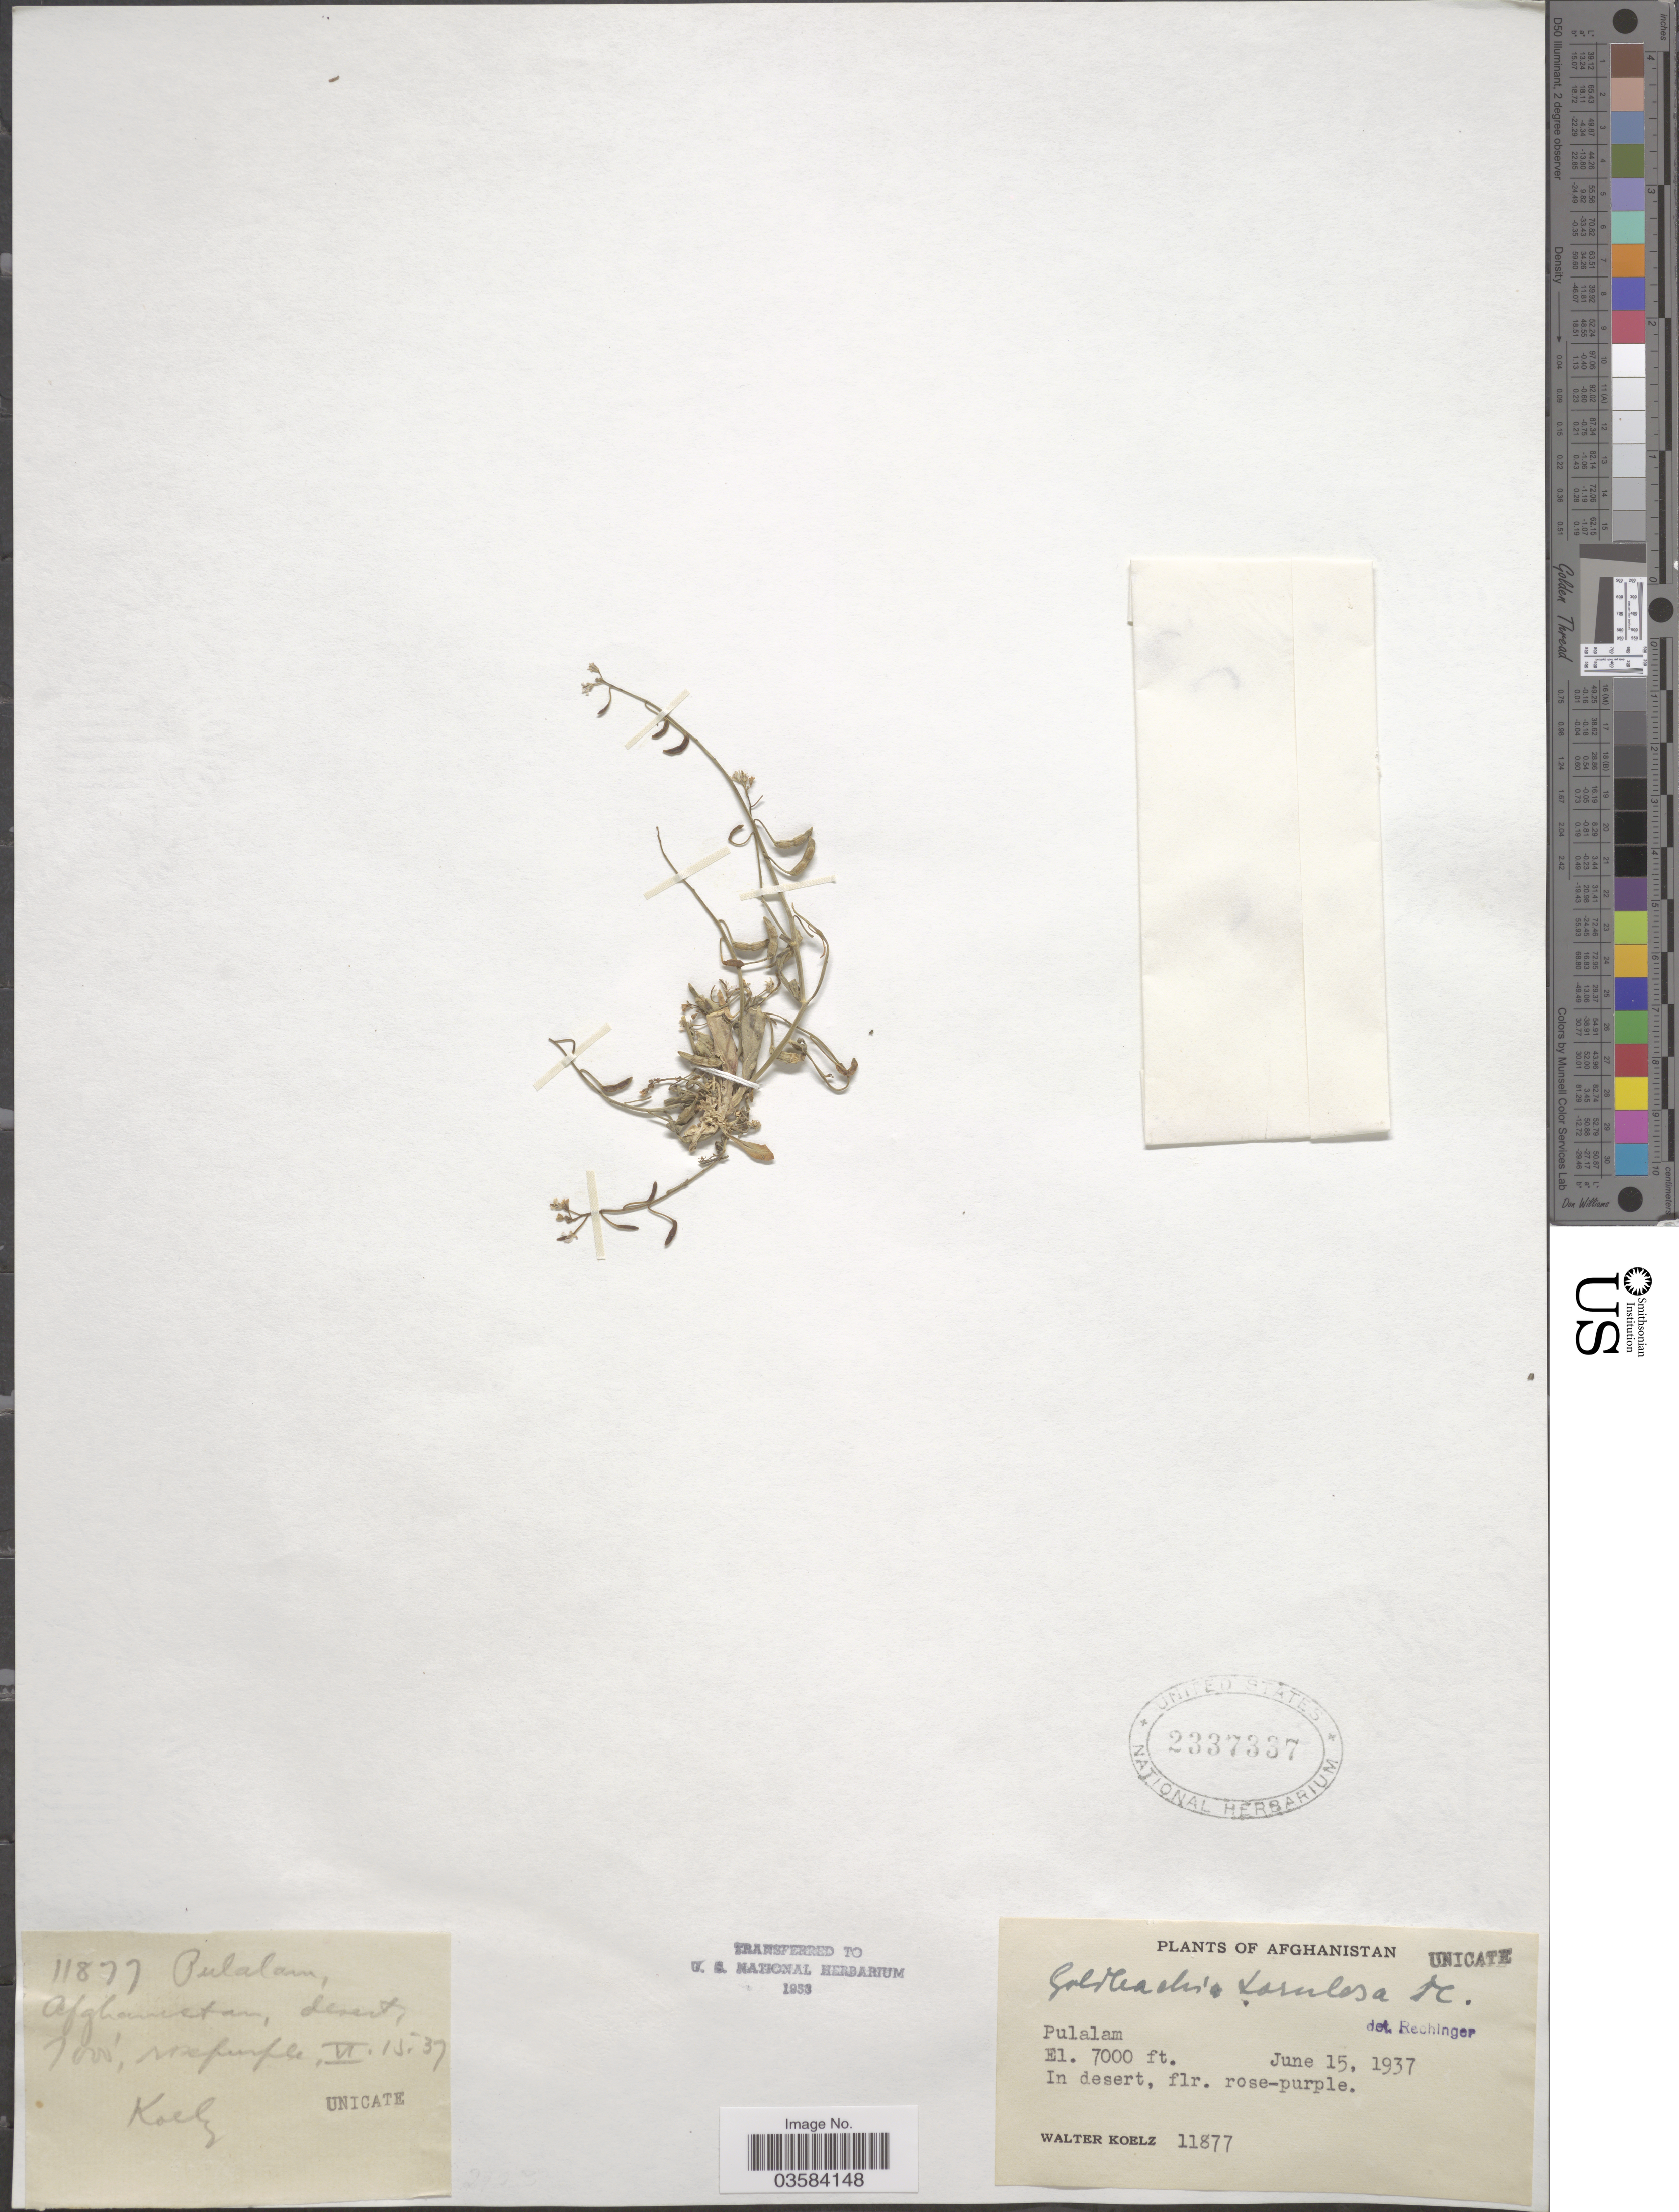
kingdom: Plantae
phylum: Tracheophyta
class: Magnoliopsida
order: Brassicales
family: Brassicaceae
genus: Goldbachia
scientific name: Goldbachia laevigata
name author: (M. Bieb.) DC.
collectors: W. N. Koelz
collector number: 11877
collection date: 1937-06-15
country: Afghanistan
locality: Pulalam.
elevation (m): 2134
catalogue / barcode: US 2337337